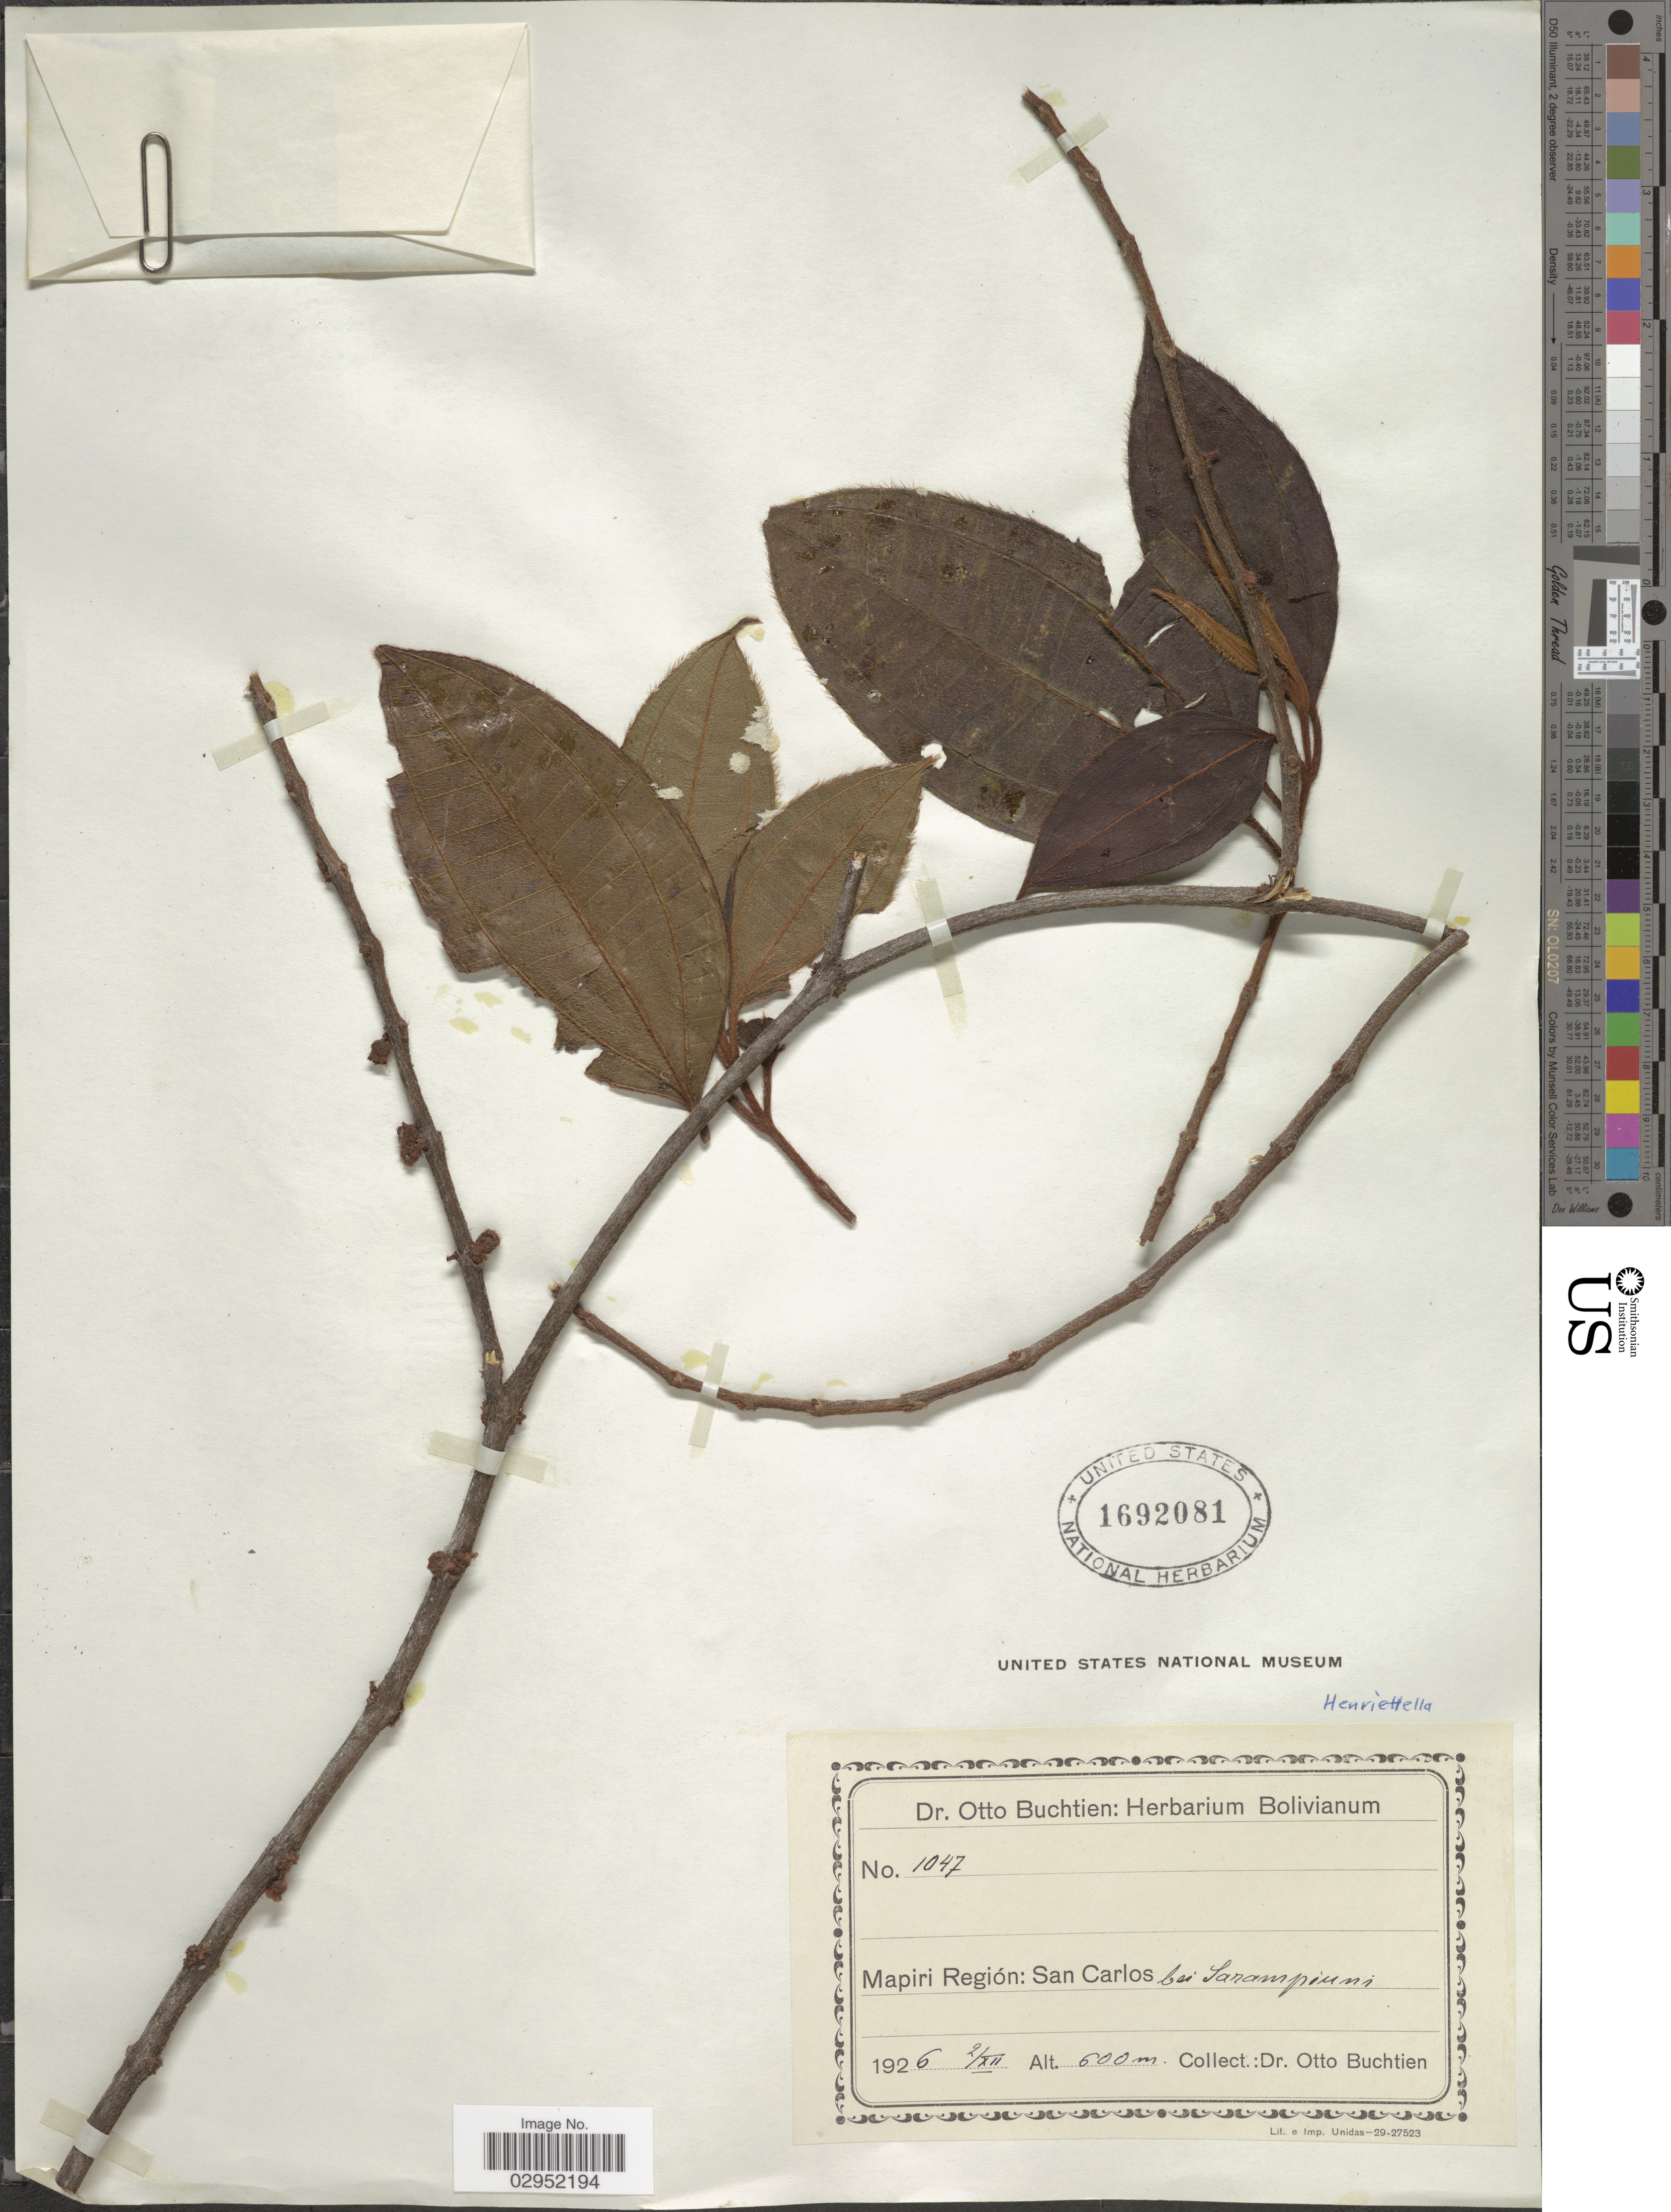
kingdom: Plantae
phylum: Tracheophyta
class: Magnoliopsida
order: Myrtales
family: Melastomataceae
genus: Henriettea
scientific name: Henriettea sp.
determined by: Strong, Mark T., (BOT), Smithsonian Institution - National Museum of Natural History (UNITED STATES)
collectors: O. Buchtien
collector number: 1047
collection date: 1926-12-02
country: Bolivia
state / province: La Paz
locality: Mapiri Región: San Carlos bei Sarampiuni.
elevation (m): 600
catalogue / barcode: US 1692081